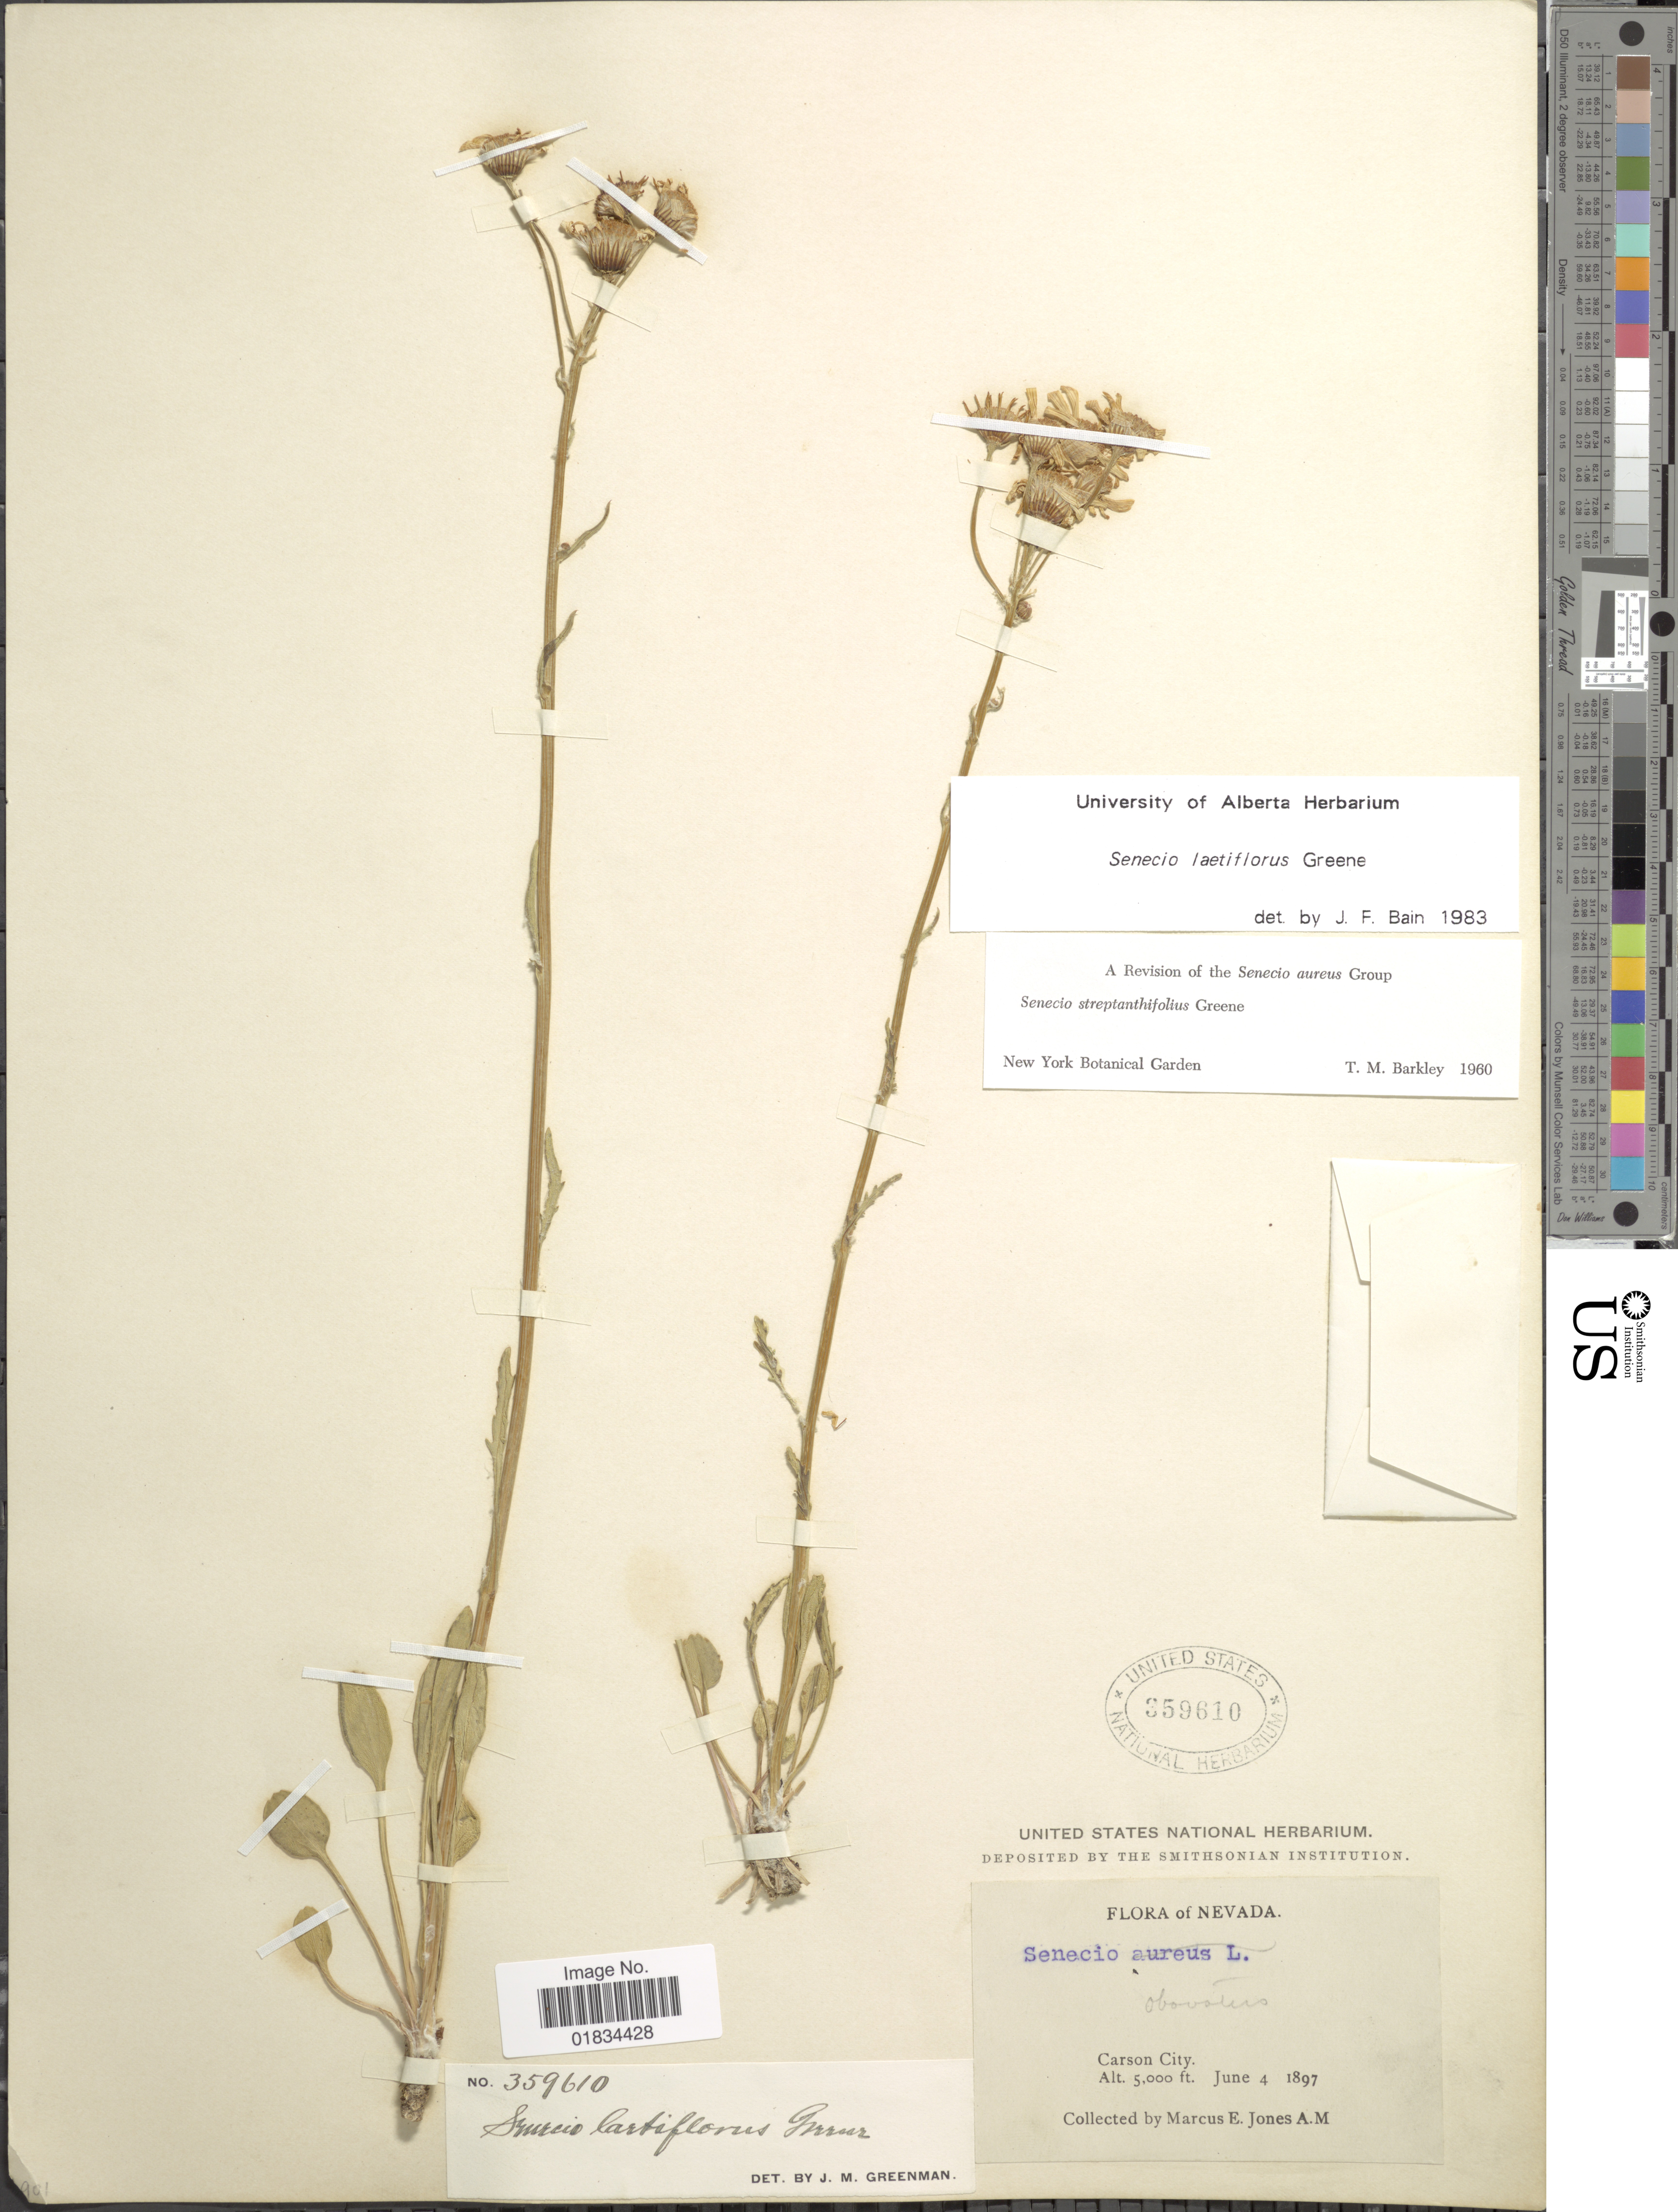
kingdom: Plantae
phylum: Tracheophyta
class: Magnoliopsida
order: Asterales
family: Asteraceae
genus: Senecio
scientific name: Senecio laetiflorus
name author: Greene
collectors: M. E. Jones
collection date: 1897-06-04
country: United States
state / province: Nevada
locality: Carson City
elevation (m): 1524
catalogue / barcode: US 359610